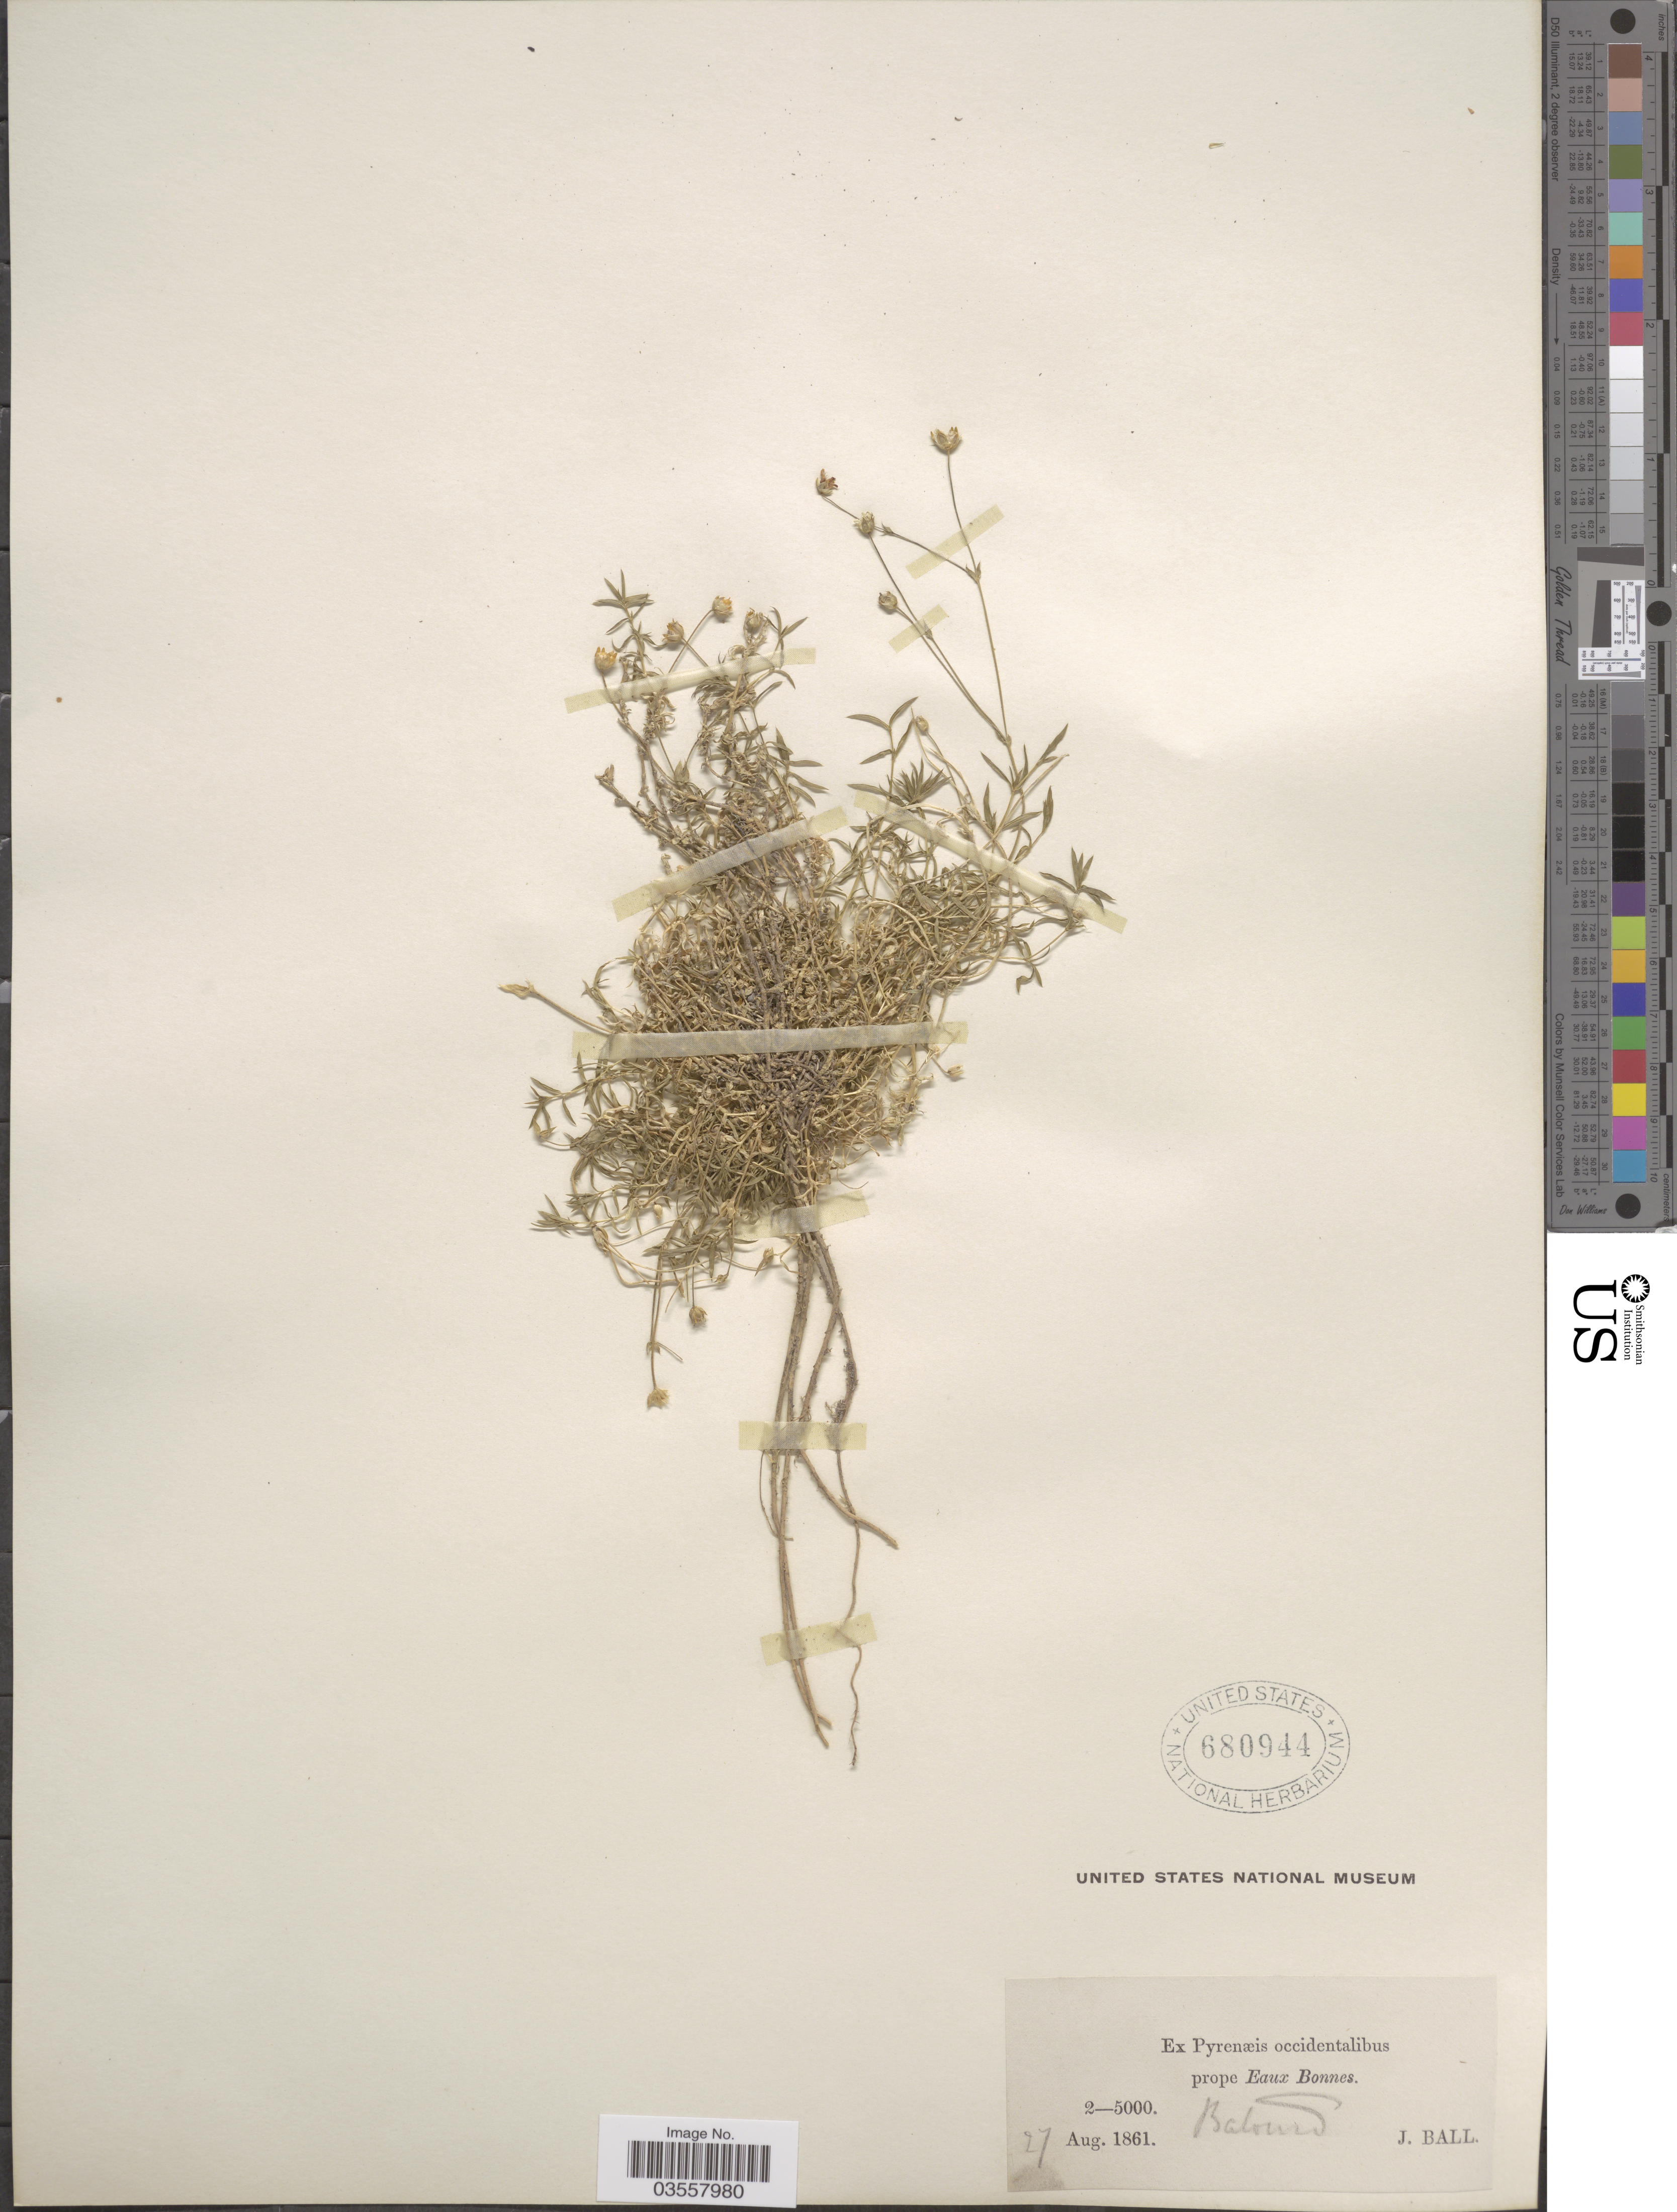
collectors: J. Ball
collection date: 1861-08-27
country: France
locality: Ex Pyrenæis occidentalibus prope Eaux Bonnes. Balourd [unsure placement].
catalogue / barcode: US 680944